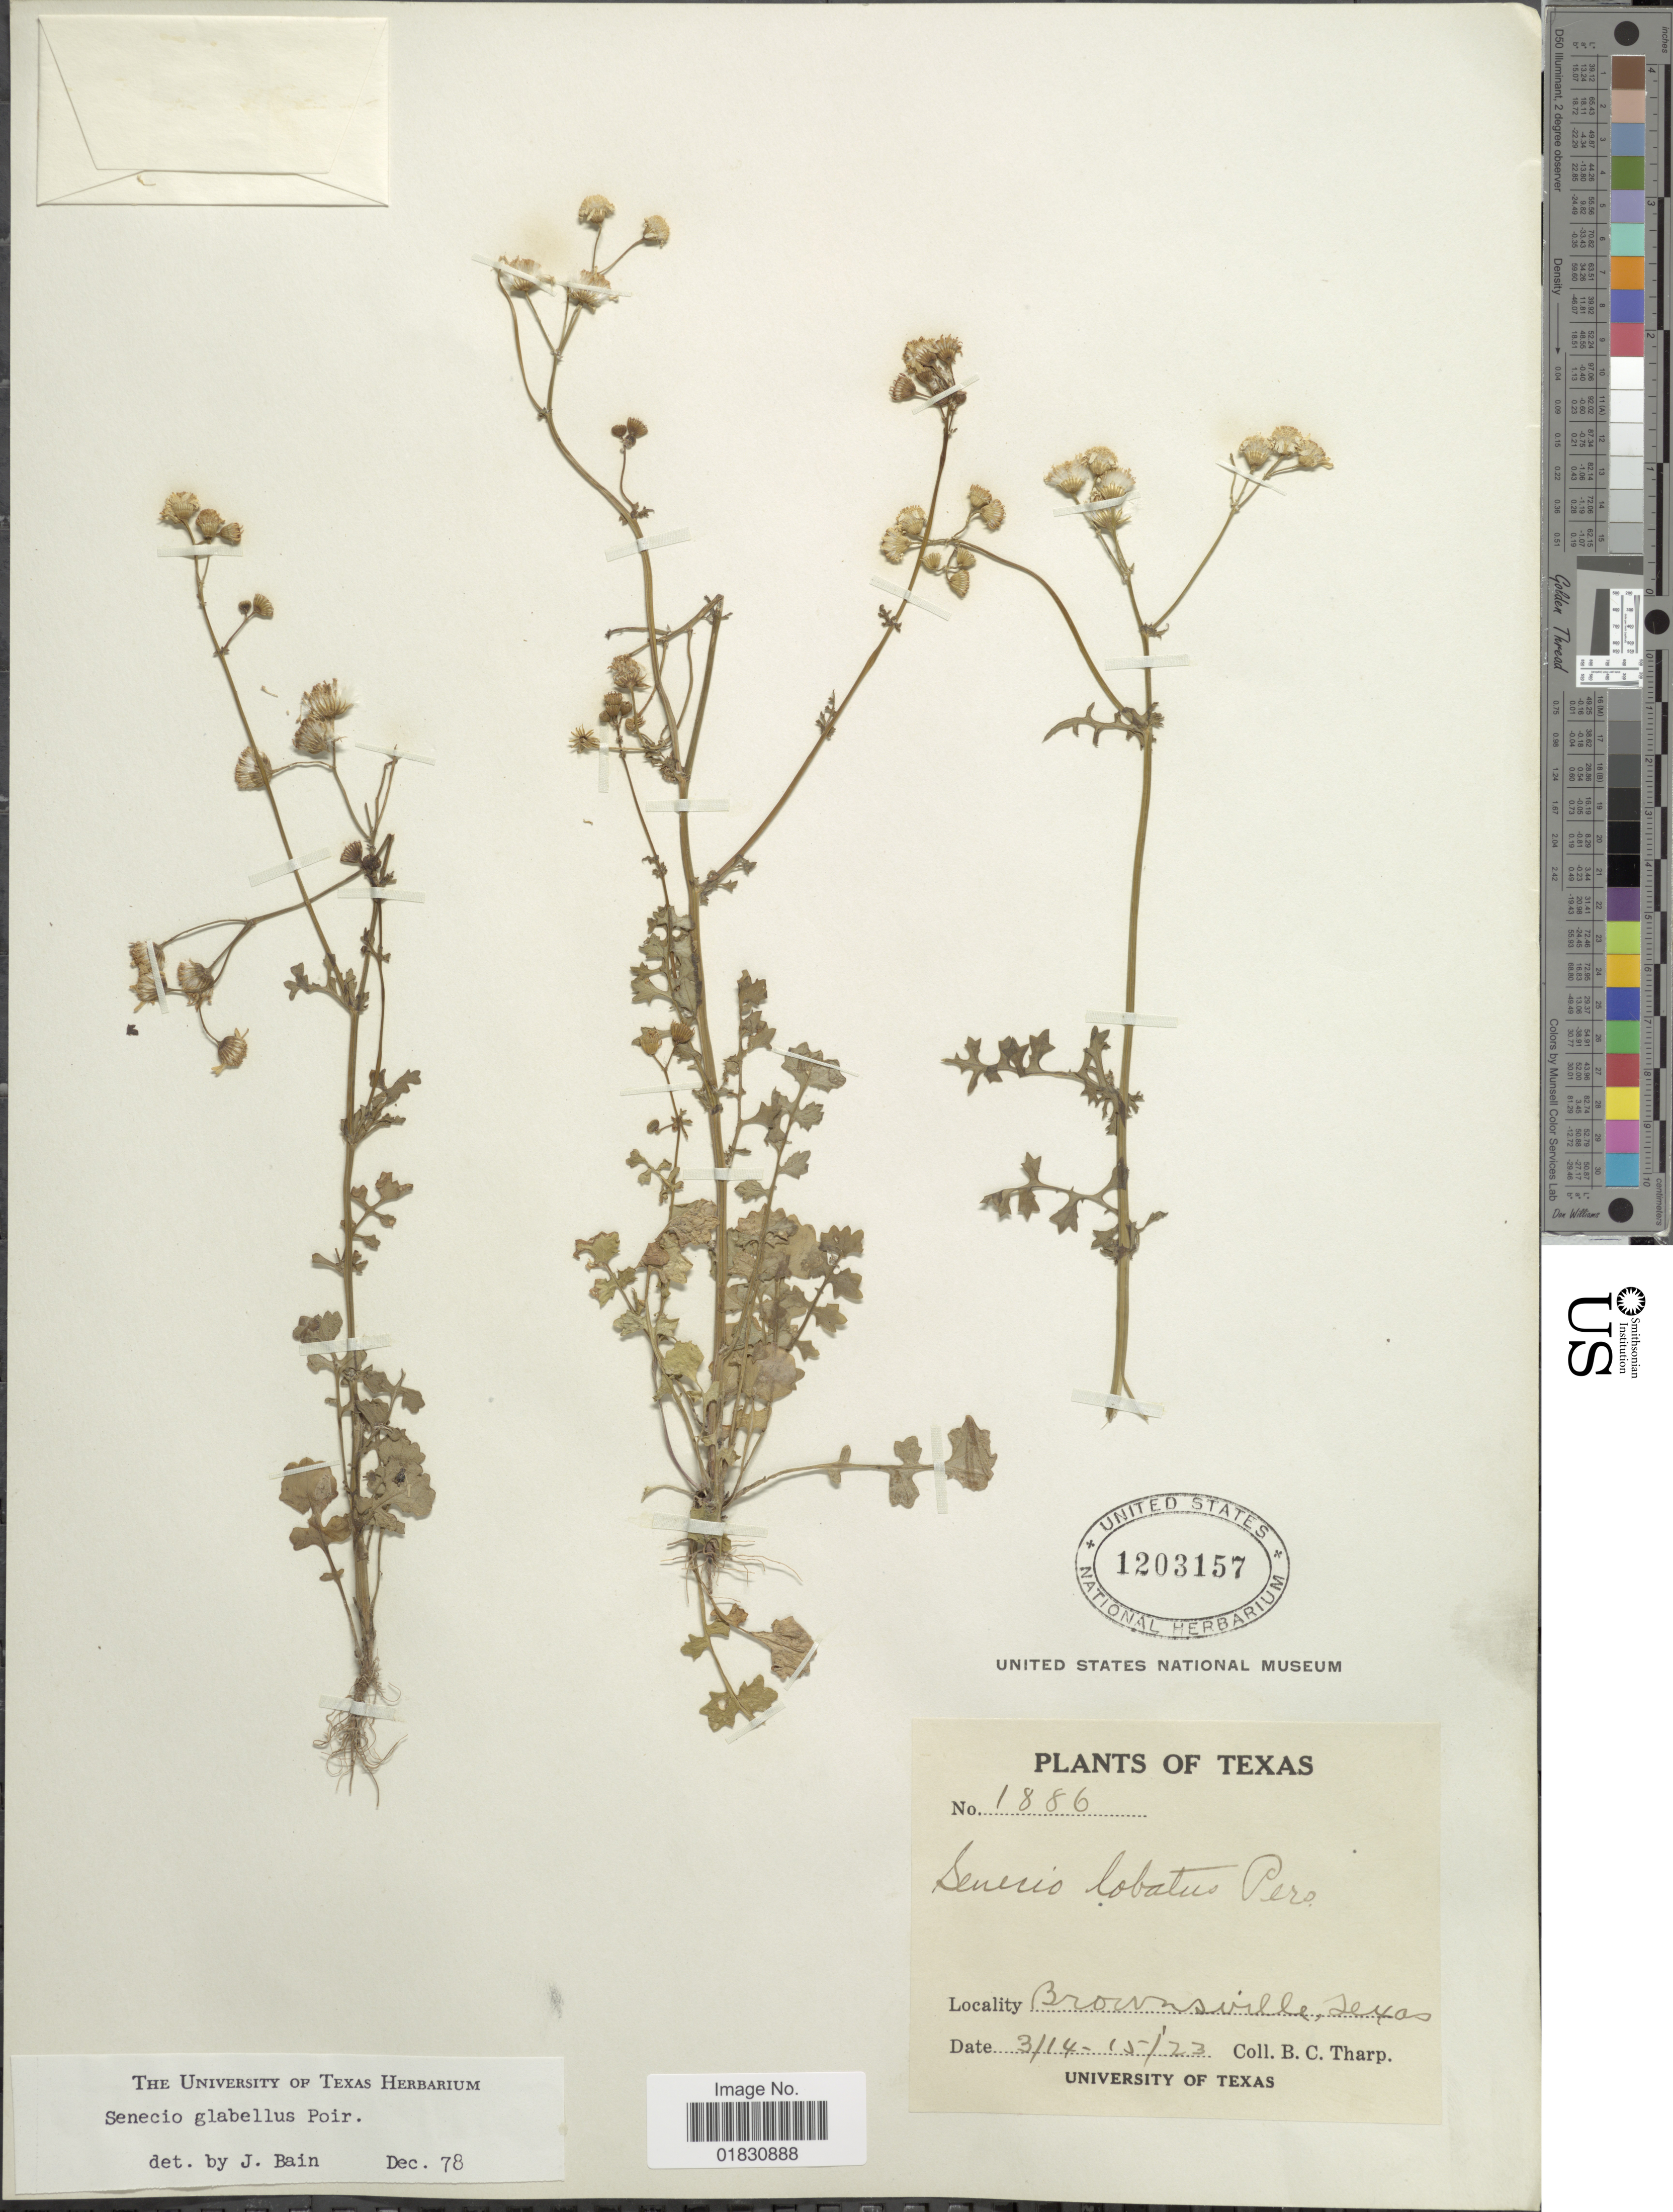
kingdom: Plantae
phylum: Tracheophyta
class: Magnoliopsida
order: Asterales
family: Asteraceae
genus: Packera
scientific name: Packera glabella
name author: (Poir.) C. Jeffrey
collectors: B. C. Tharp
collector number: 1886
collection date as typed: Transcribed d/m/y: 14/3/23 to 15/3/23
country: United States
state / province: Texas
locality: Brownsville, Texas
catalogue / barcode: US 1203157